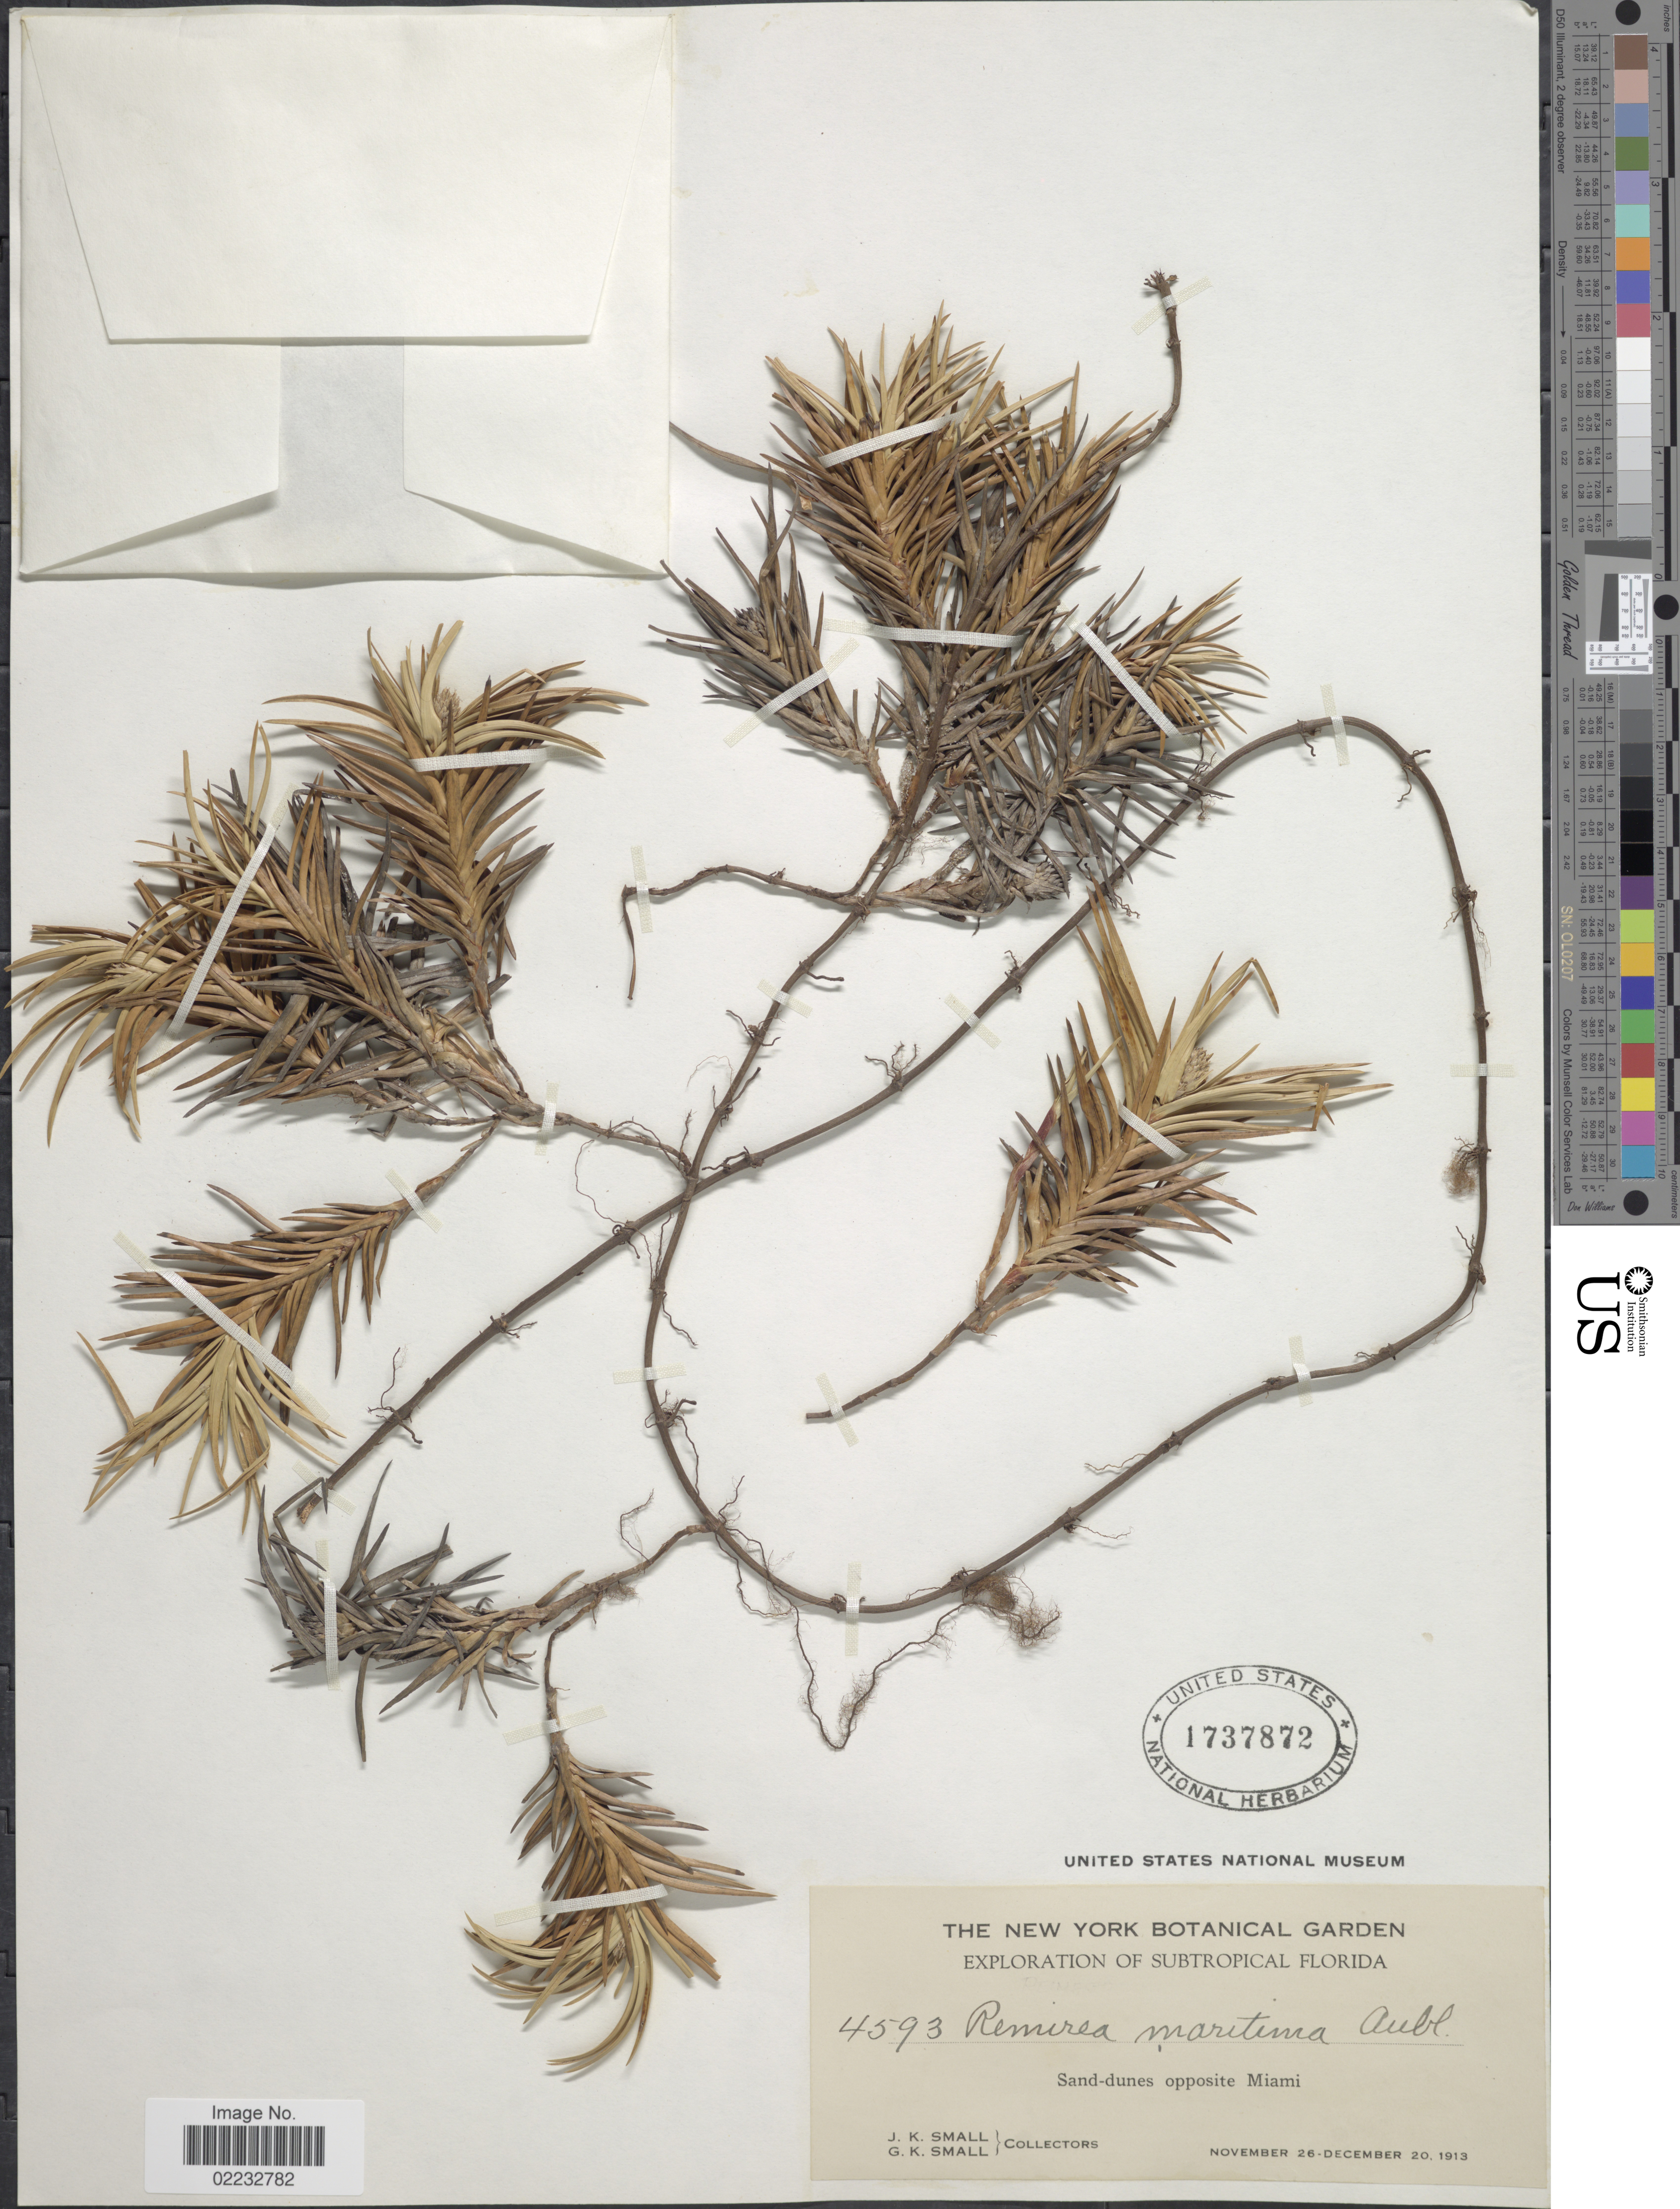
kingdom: Plantae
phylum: Tracheophyta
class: Liliopsida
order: Poales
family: Cyperaceae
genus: Cyperus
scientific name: Cyperus pedunculatus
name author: (R. Br.) J. Kern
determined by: Strong, M. T., (US), Smithsonian Institution - National Museum of Natural History (UNITED STATES)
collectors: J. K. Small & G. K. Small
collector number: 4593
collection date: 1913-11-26/1913-12-20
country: United States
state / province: Florida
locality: Subtropical Florida, sand-dunes opposite Miami.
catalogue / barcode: US 1737872